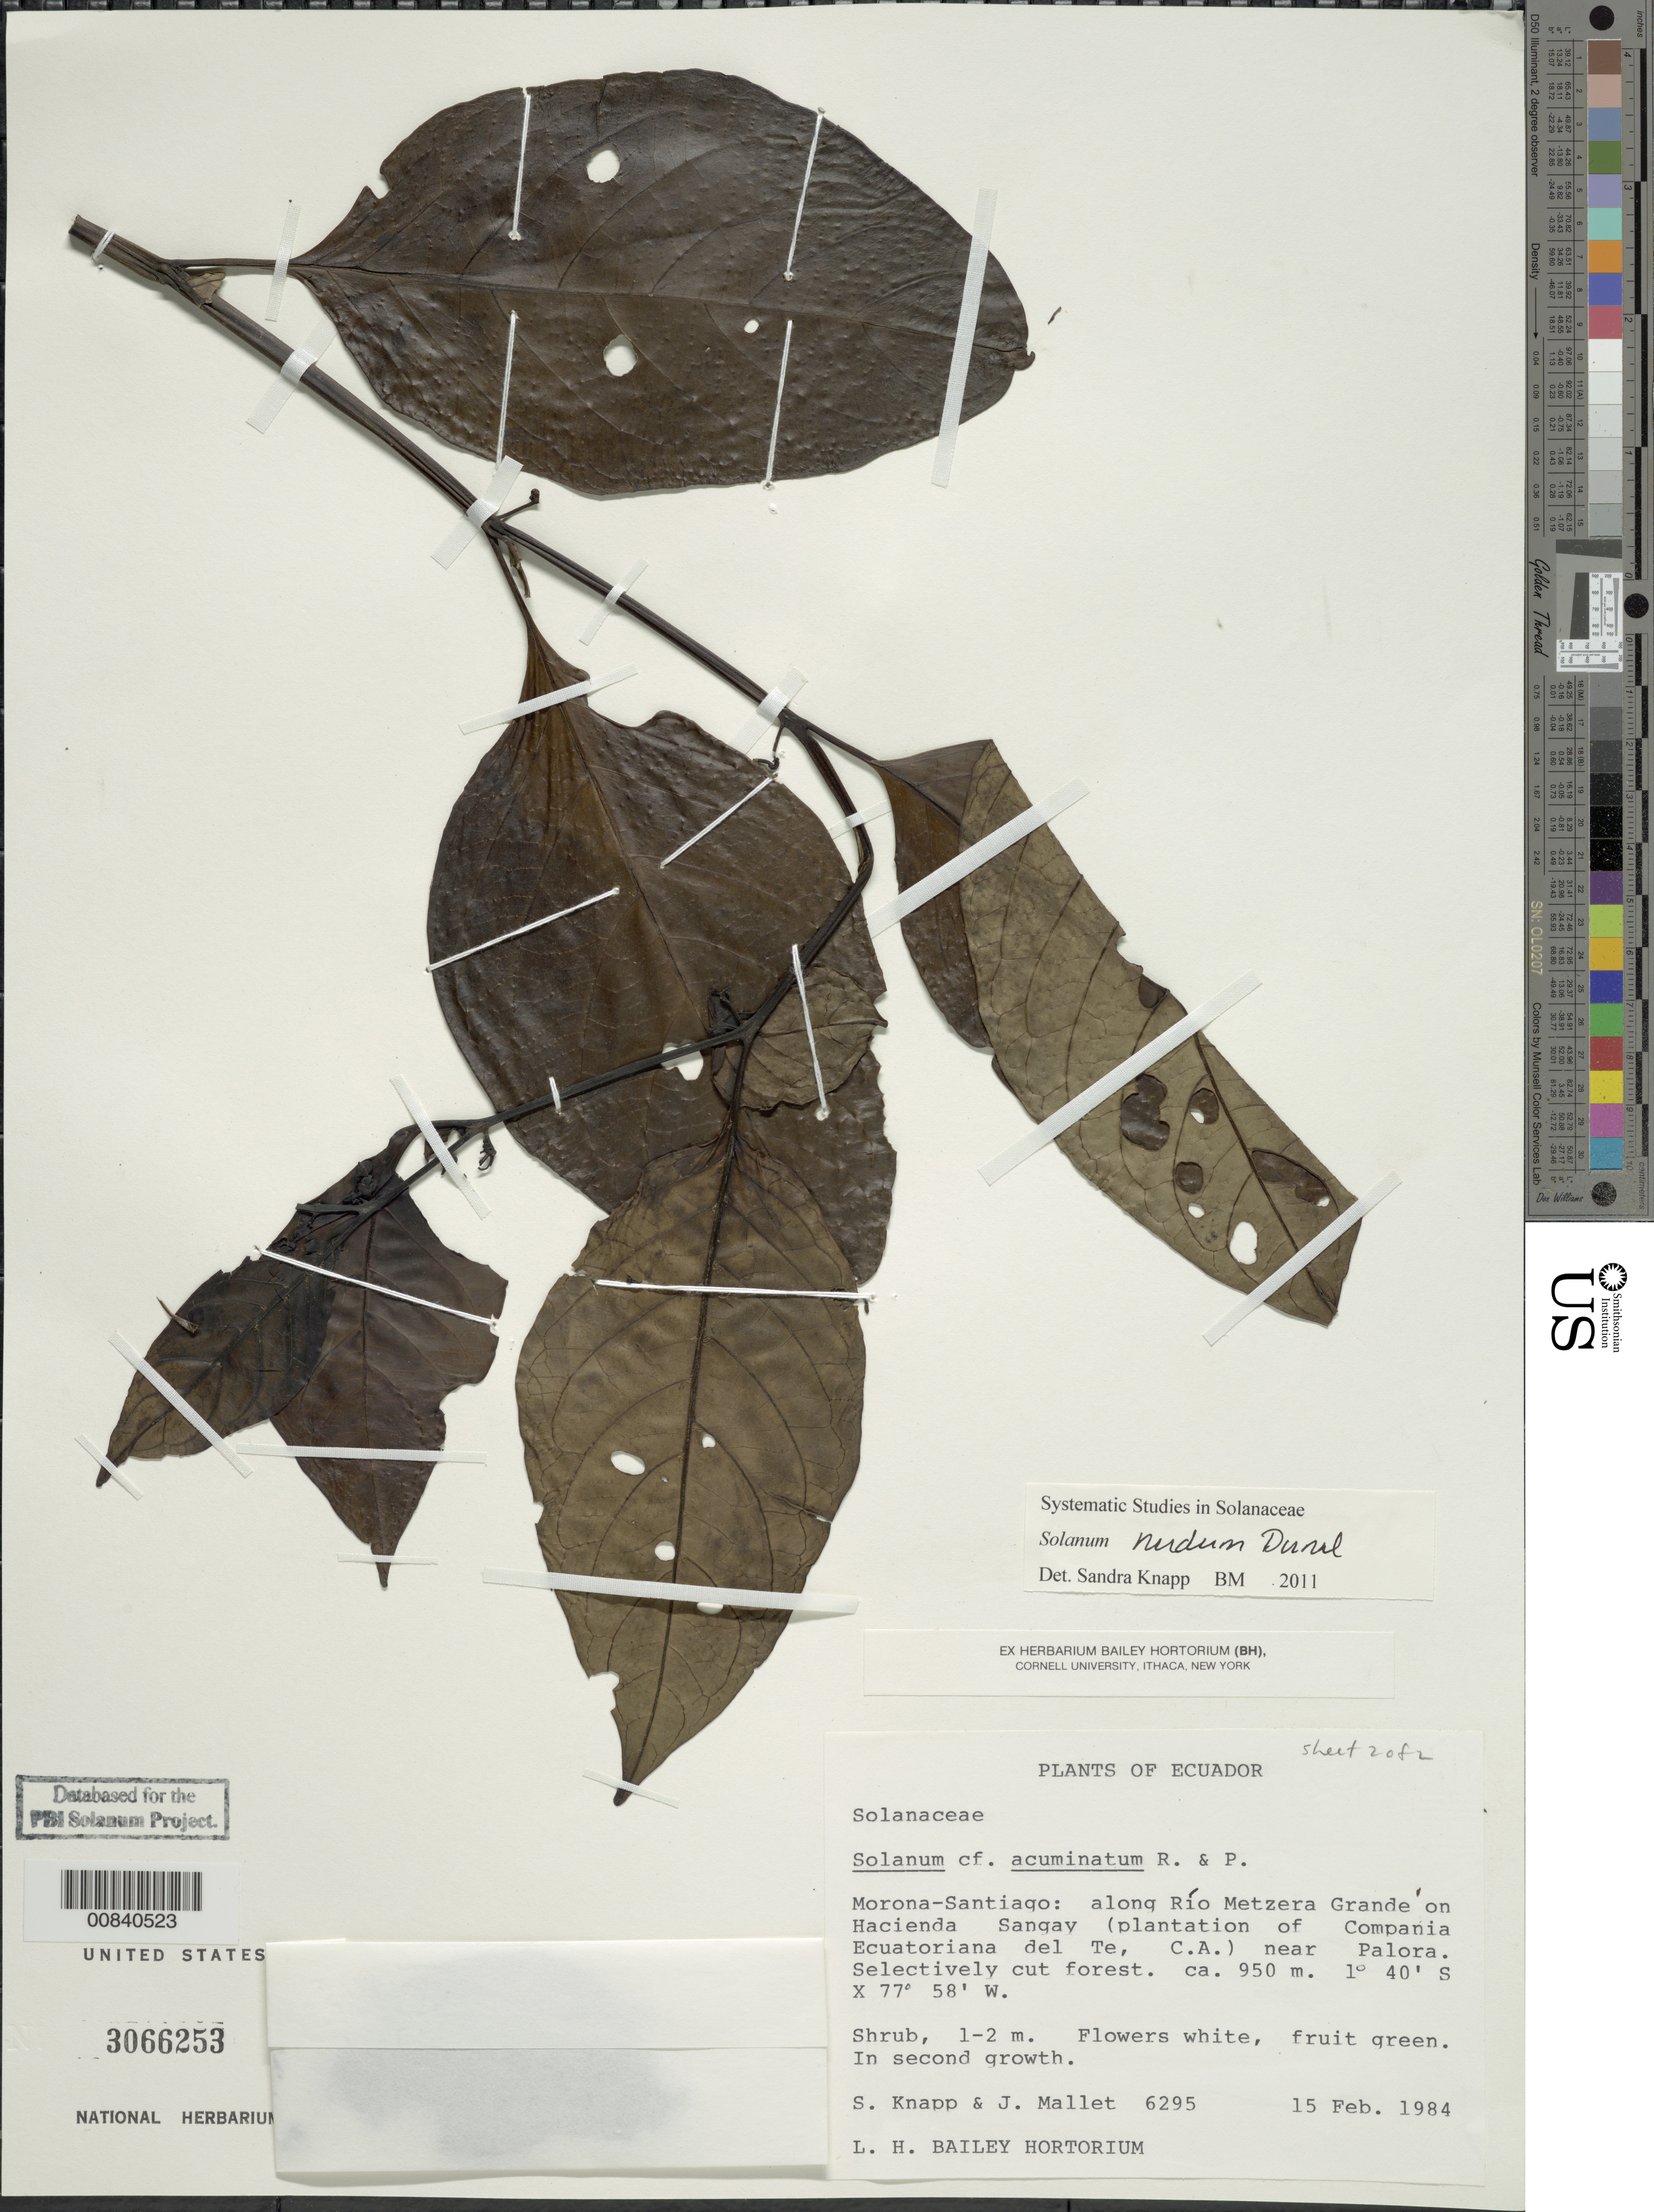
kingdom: Plantae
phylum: Tracheophyta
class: Magnoliopsida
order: Solanales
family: Solanaceae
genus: Solanum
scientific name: Solanum nudum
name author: Dunal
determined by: Knapp, S. D.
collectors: S. Knapp & J. Mallet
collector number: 6295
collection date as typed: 15 Feb 1984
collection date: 1984-02-15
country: Ecuador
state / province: Morona-Santiago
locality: along Río Metzera Grande on Hacienda Sangay (plantation of Compania Ecuadoriana del Te, C.A.) near Palora.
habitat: Selectively cut forest. In second growth.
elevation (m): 950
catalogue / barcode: US 3066253